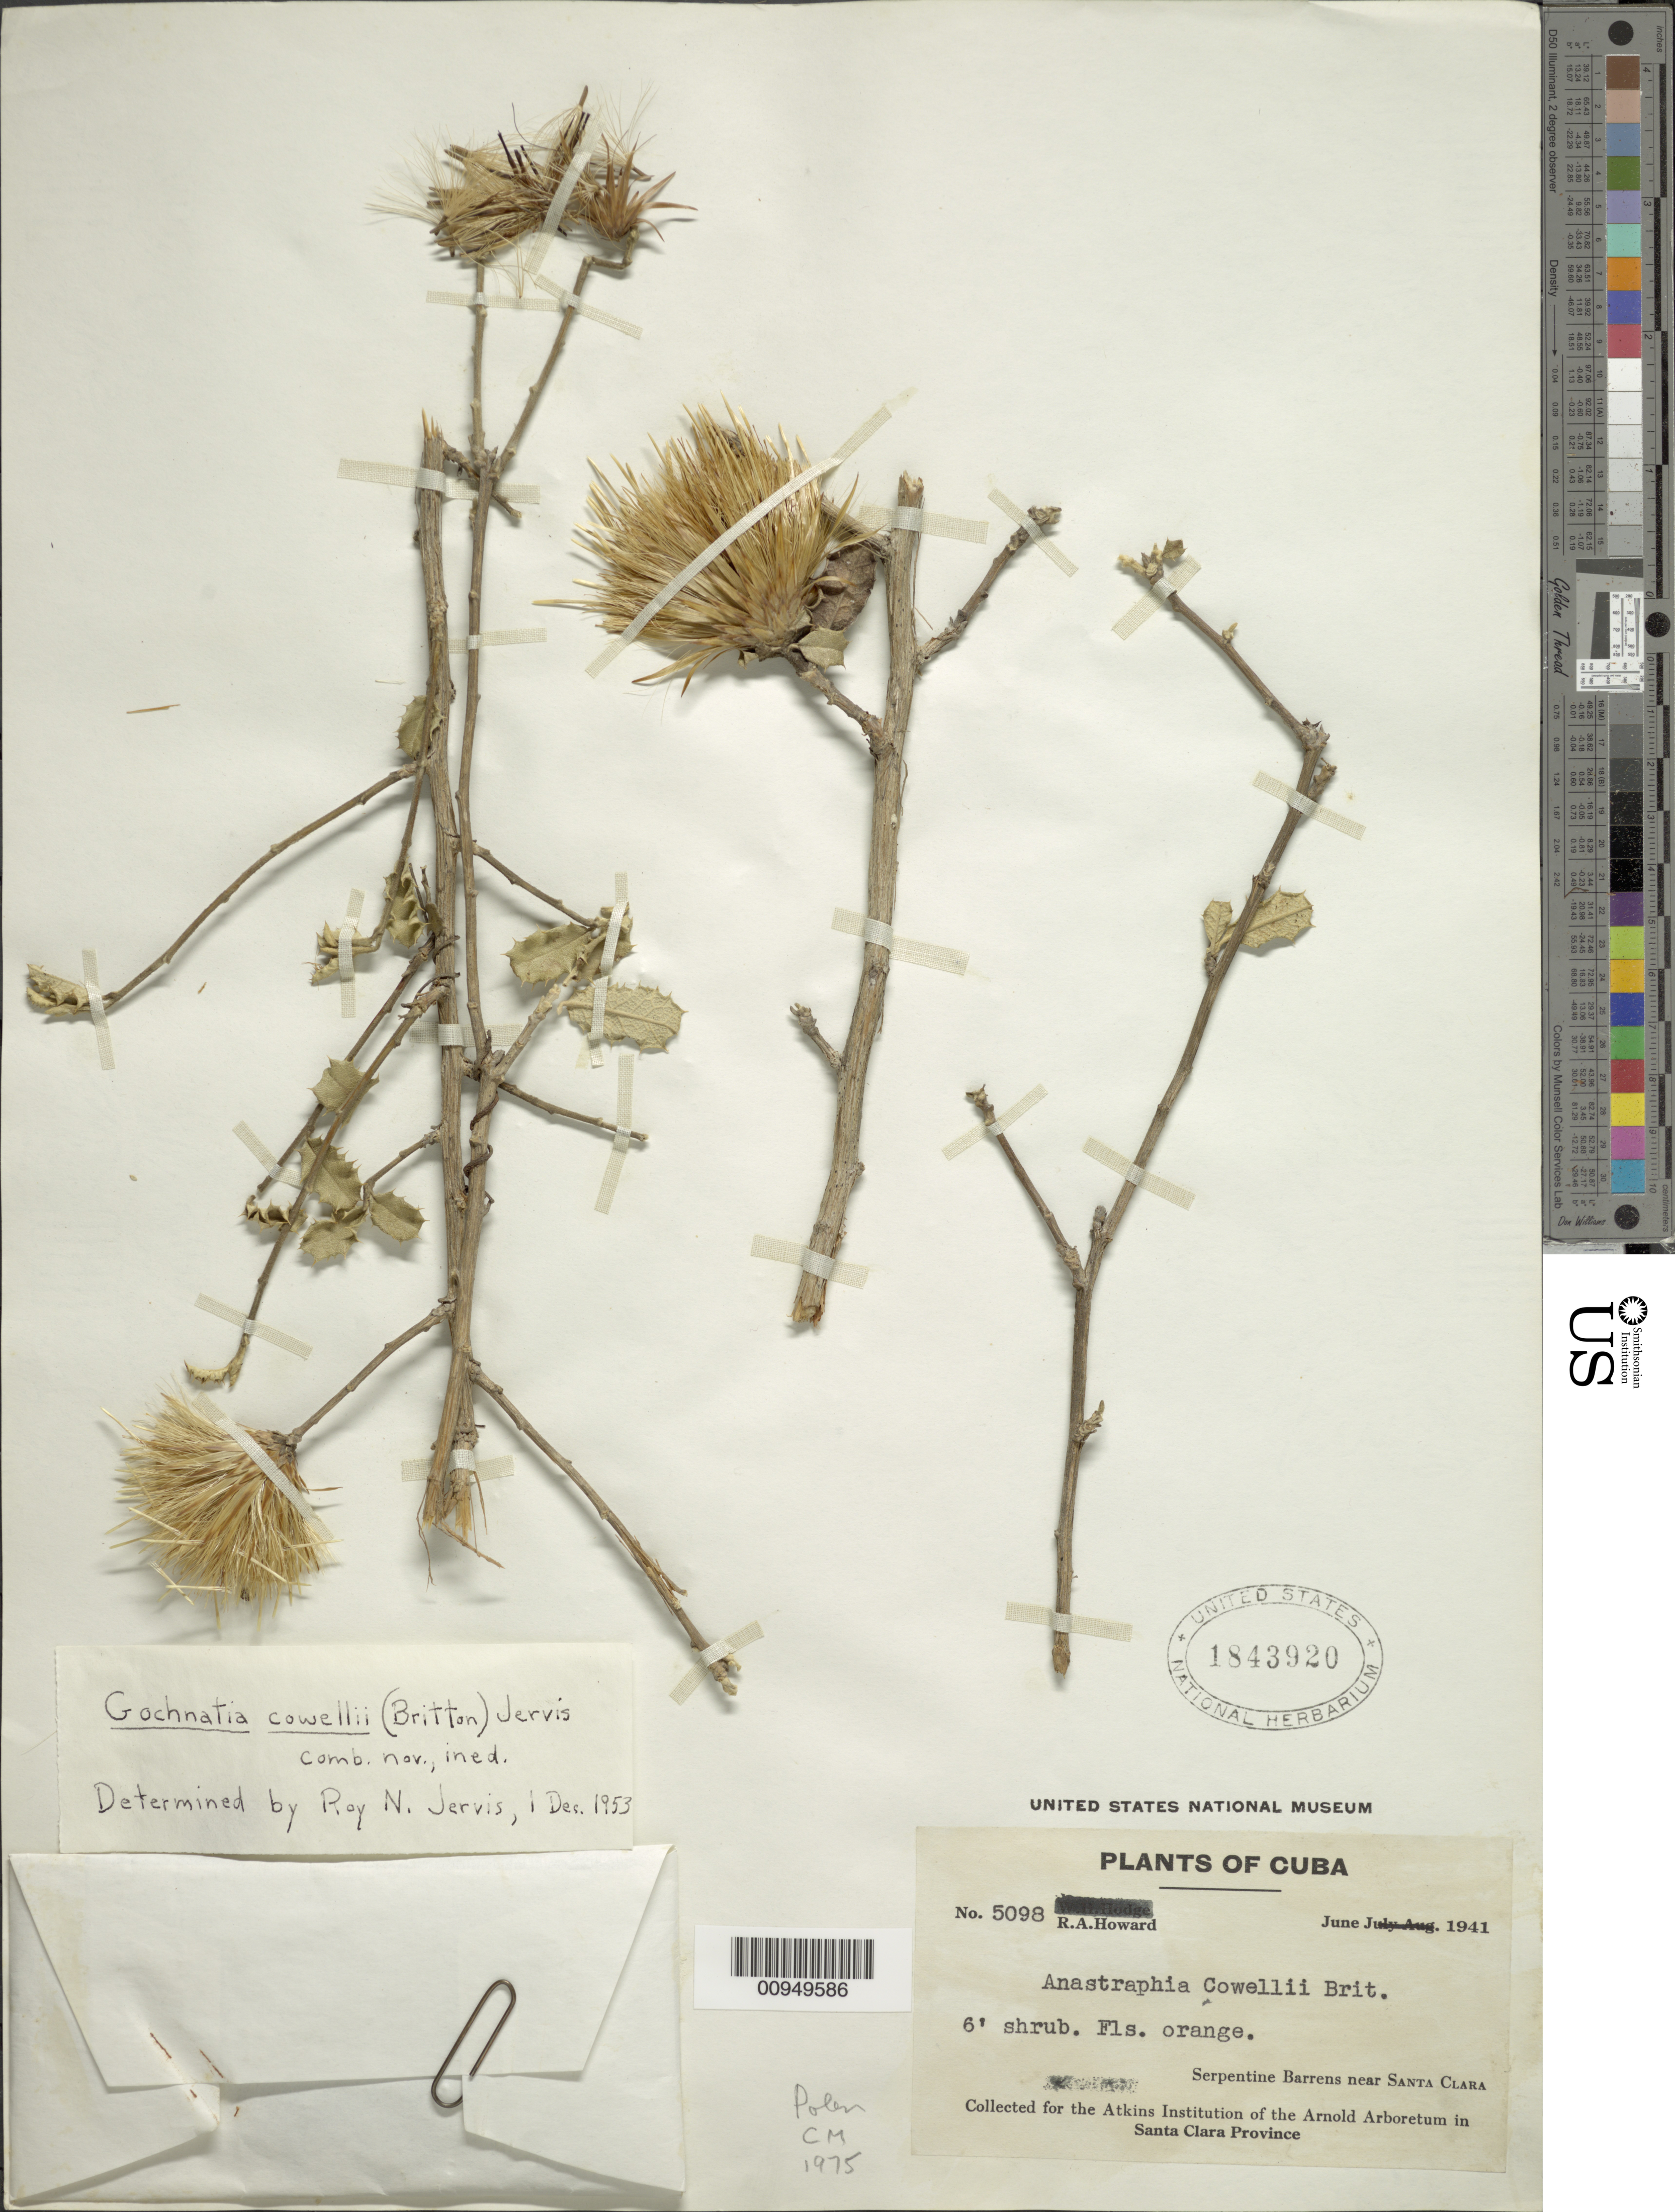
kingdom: Plantae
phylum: Tracheophyta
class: Magnoliopsida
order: Asterales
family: Asteraceae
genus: Anastraphia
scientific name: Anastraphia cowellii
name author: Britton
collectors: R. A. Howard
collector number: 5098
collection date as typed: Jun 1941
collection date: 1941-06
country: Cuba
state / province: Las Villas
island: Cuba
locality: Barrens near Santa Clara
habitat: Serpentine barrens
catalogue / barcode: US 1843920